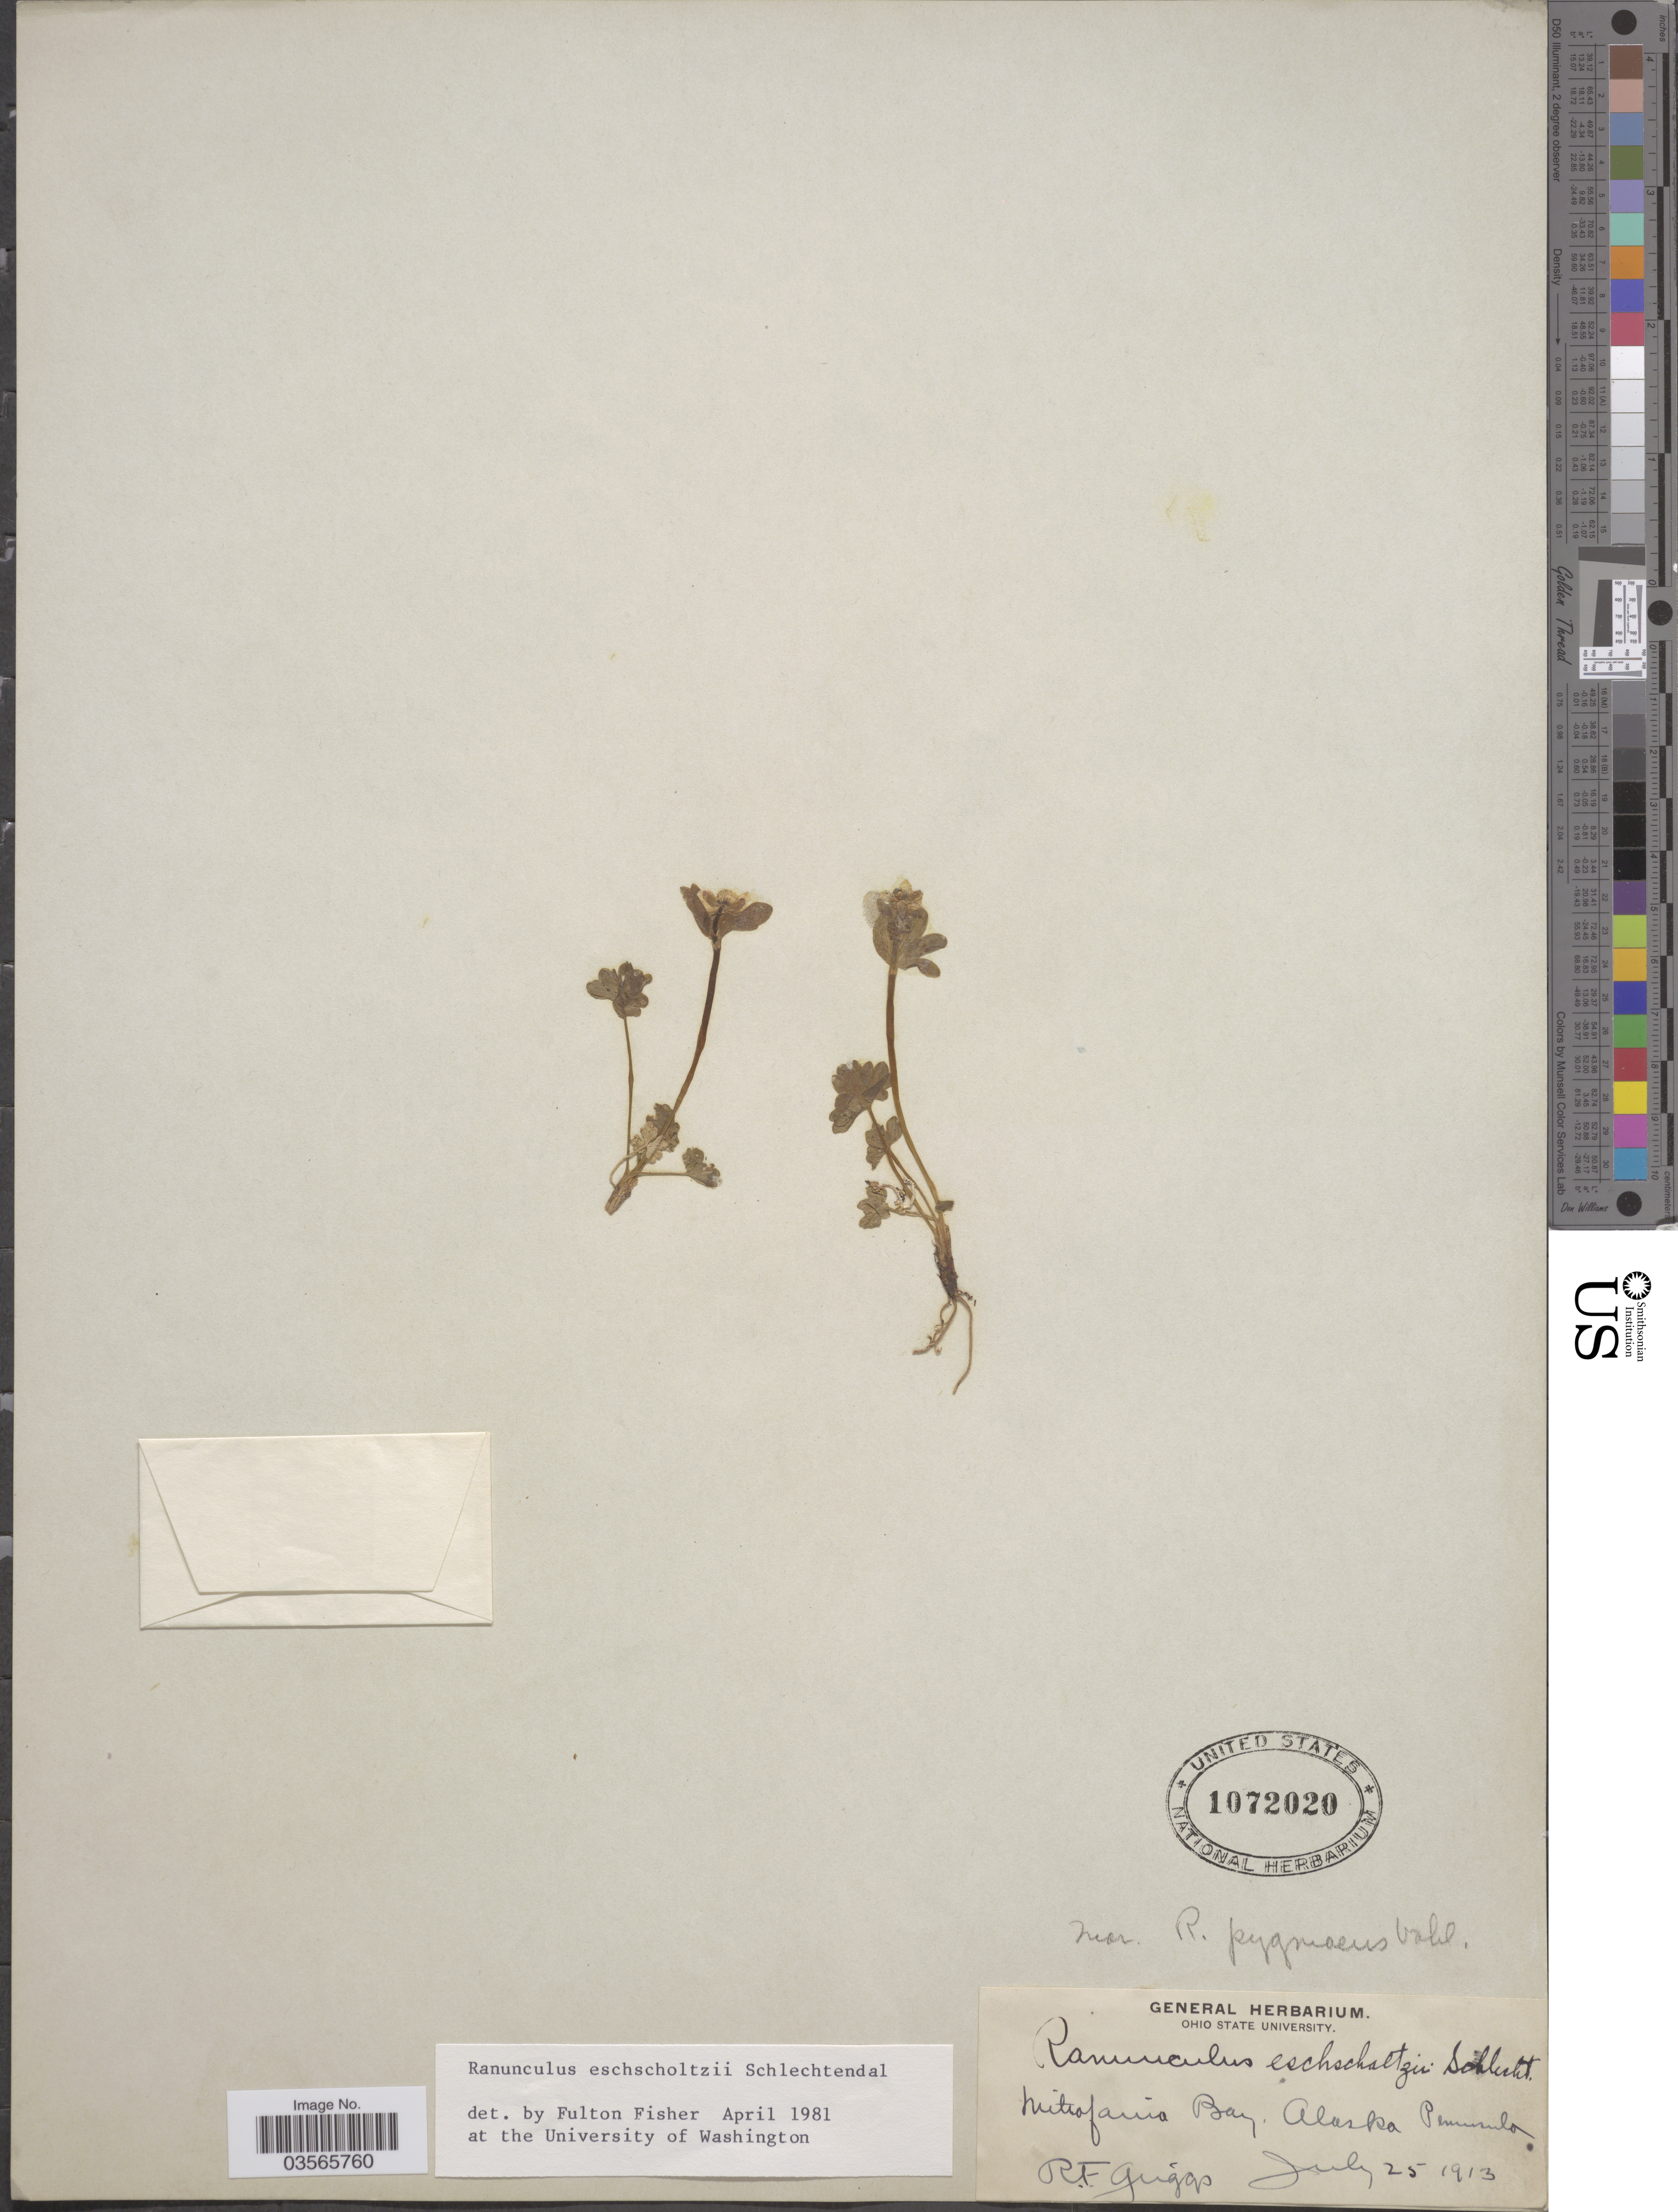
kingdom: Plantae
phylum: Tracheophyta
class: Magnoliopsida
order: Ranunculales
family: Ranunculaceae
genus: Ranunculus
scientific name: Ranunculus eschscholtzii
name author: Schltdl.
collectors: R. F. Griggs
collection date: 1913-07-25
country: United States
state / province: Alaska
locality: Mitrofania Bay, Alaska Peninsula.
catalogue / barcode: US 1072020